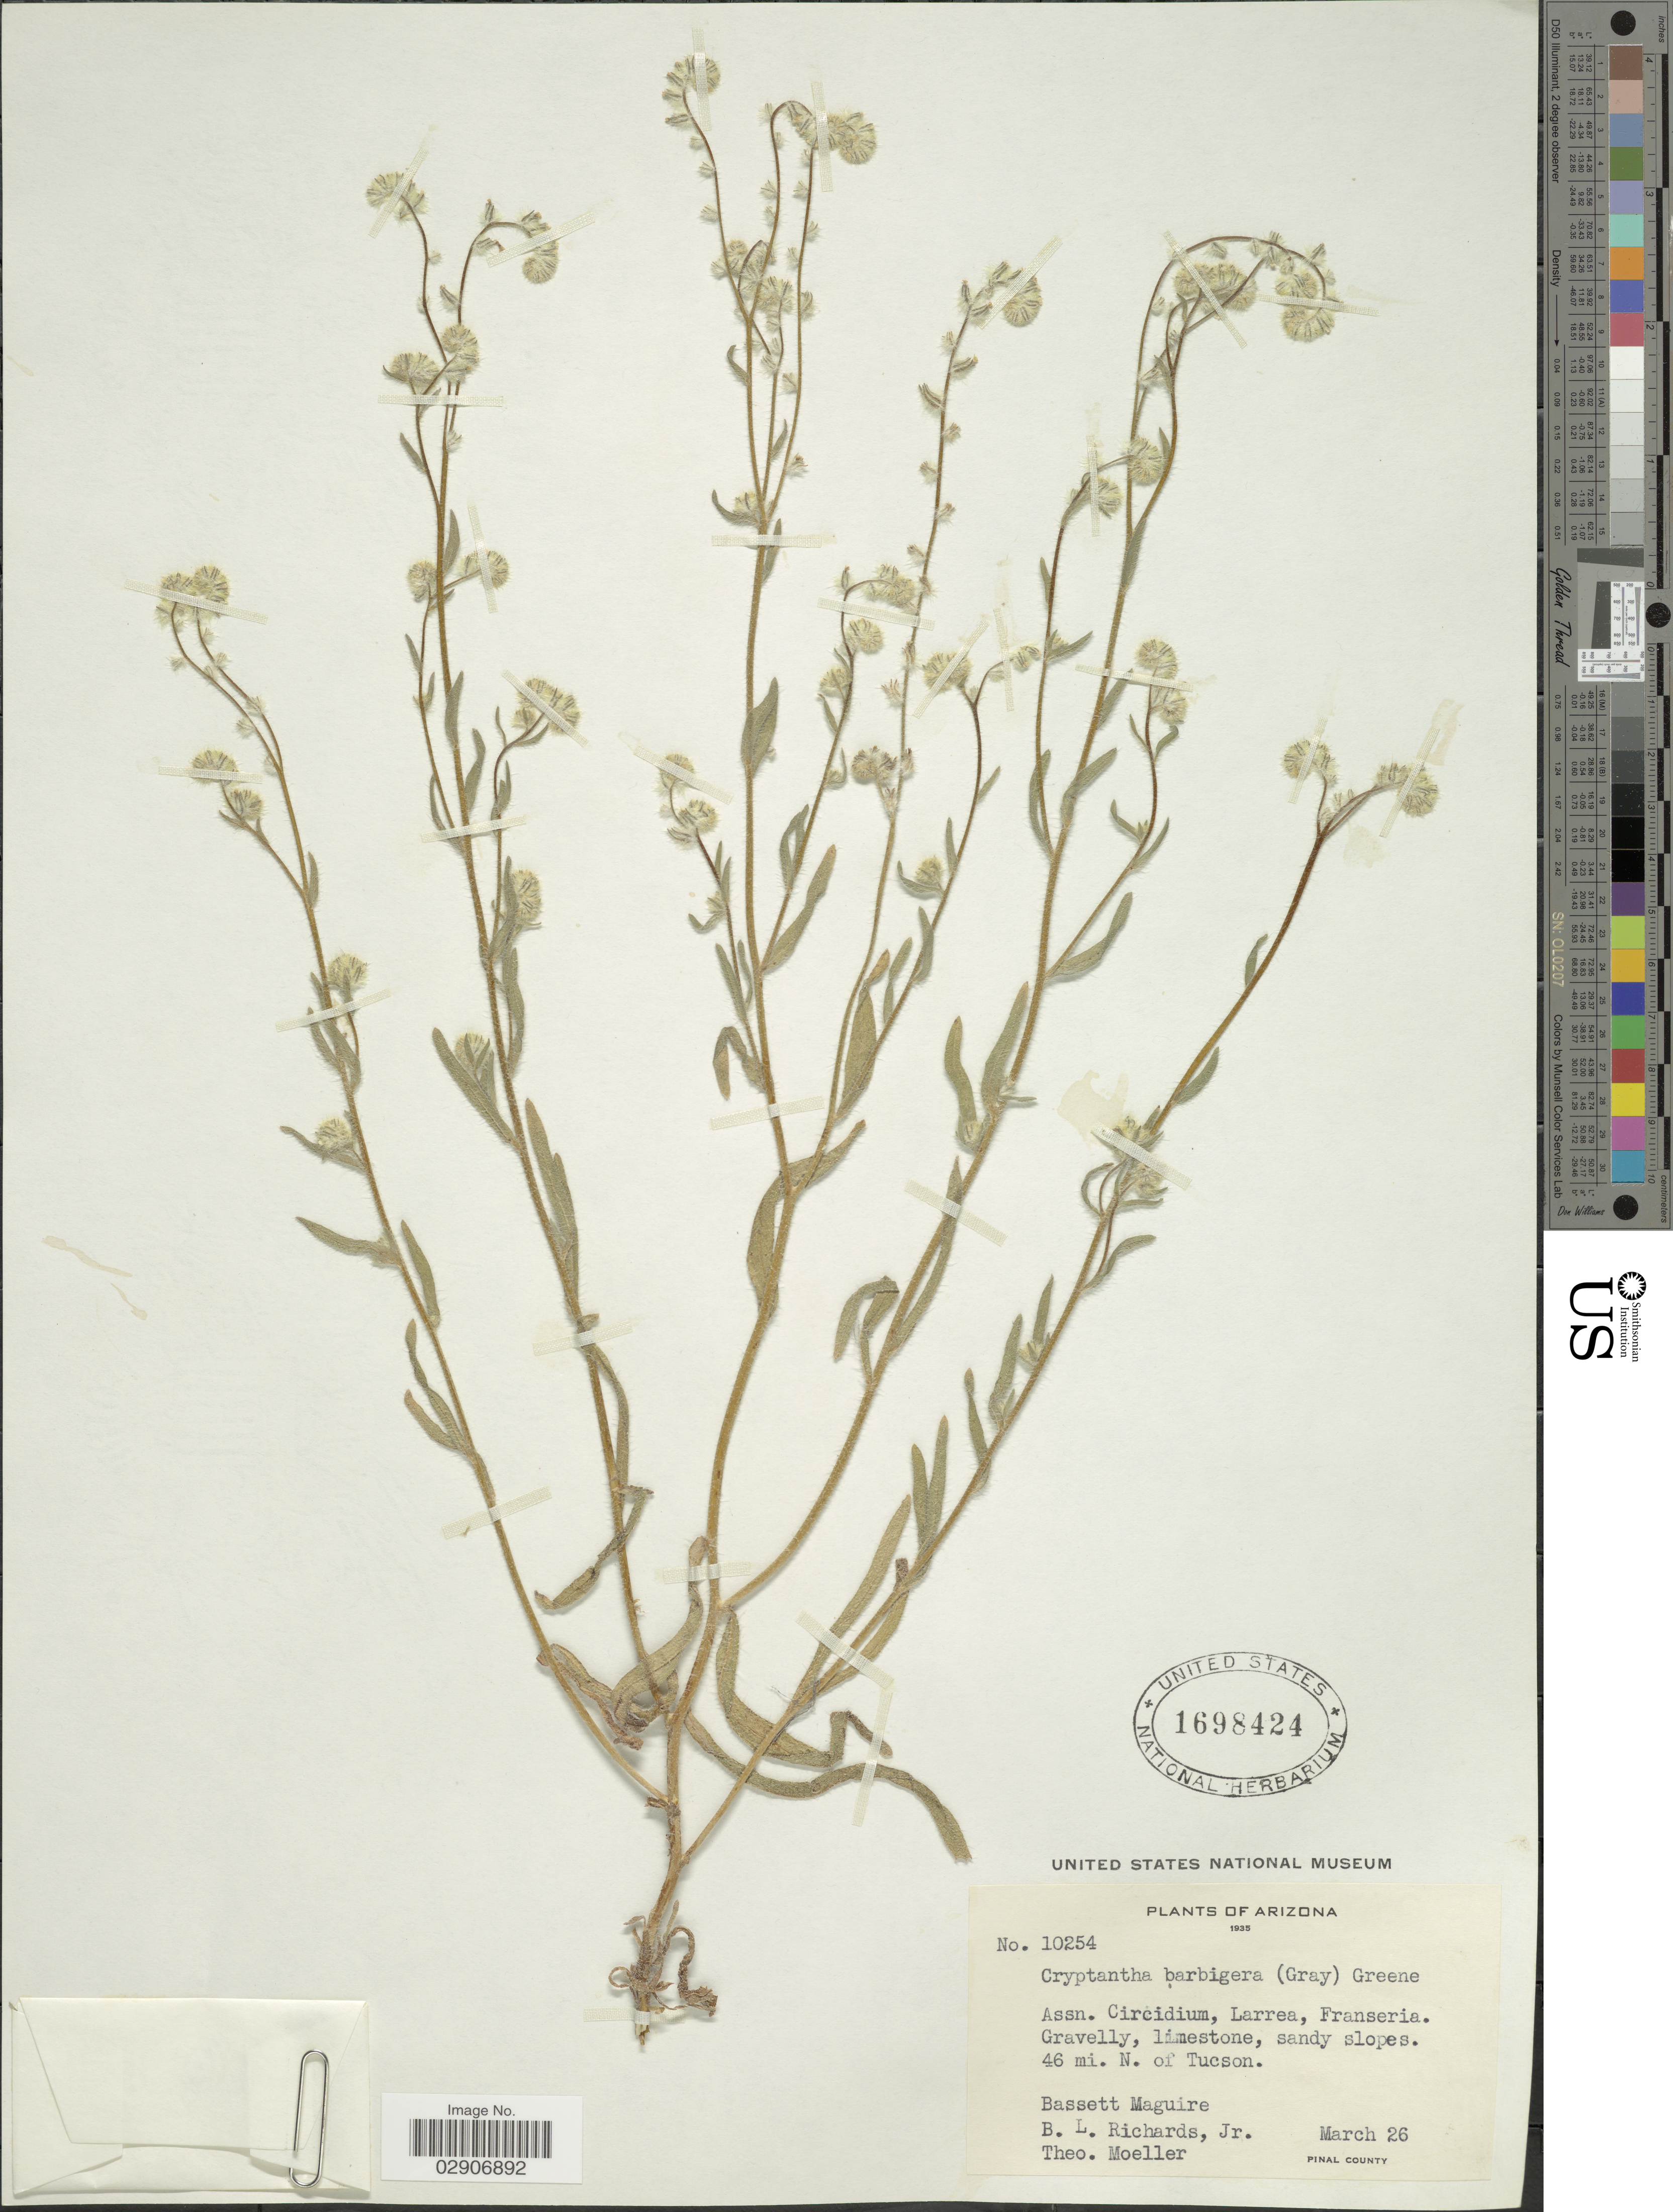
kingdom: Plantae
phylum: Tracheophyta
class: Magnoliopsida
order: Boraginales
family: Boraginaceae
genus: Cryptantha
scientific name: Cryptantha barbigera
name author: (A. Gray) Greene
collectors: B. Maguire, B. Richards & T. Moeller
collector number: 10254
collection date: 1935-03-26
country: United States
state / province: Arizona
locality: Gravelly, limestone, sandy slopes. 46 mi. N. of Tucson. Pinal County.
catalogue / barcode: US 1698424